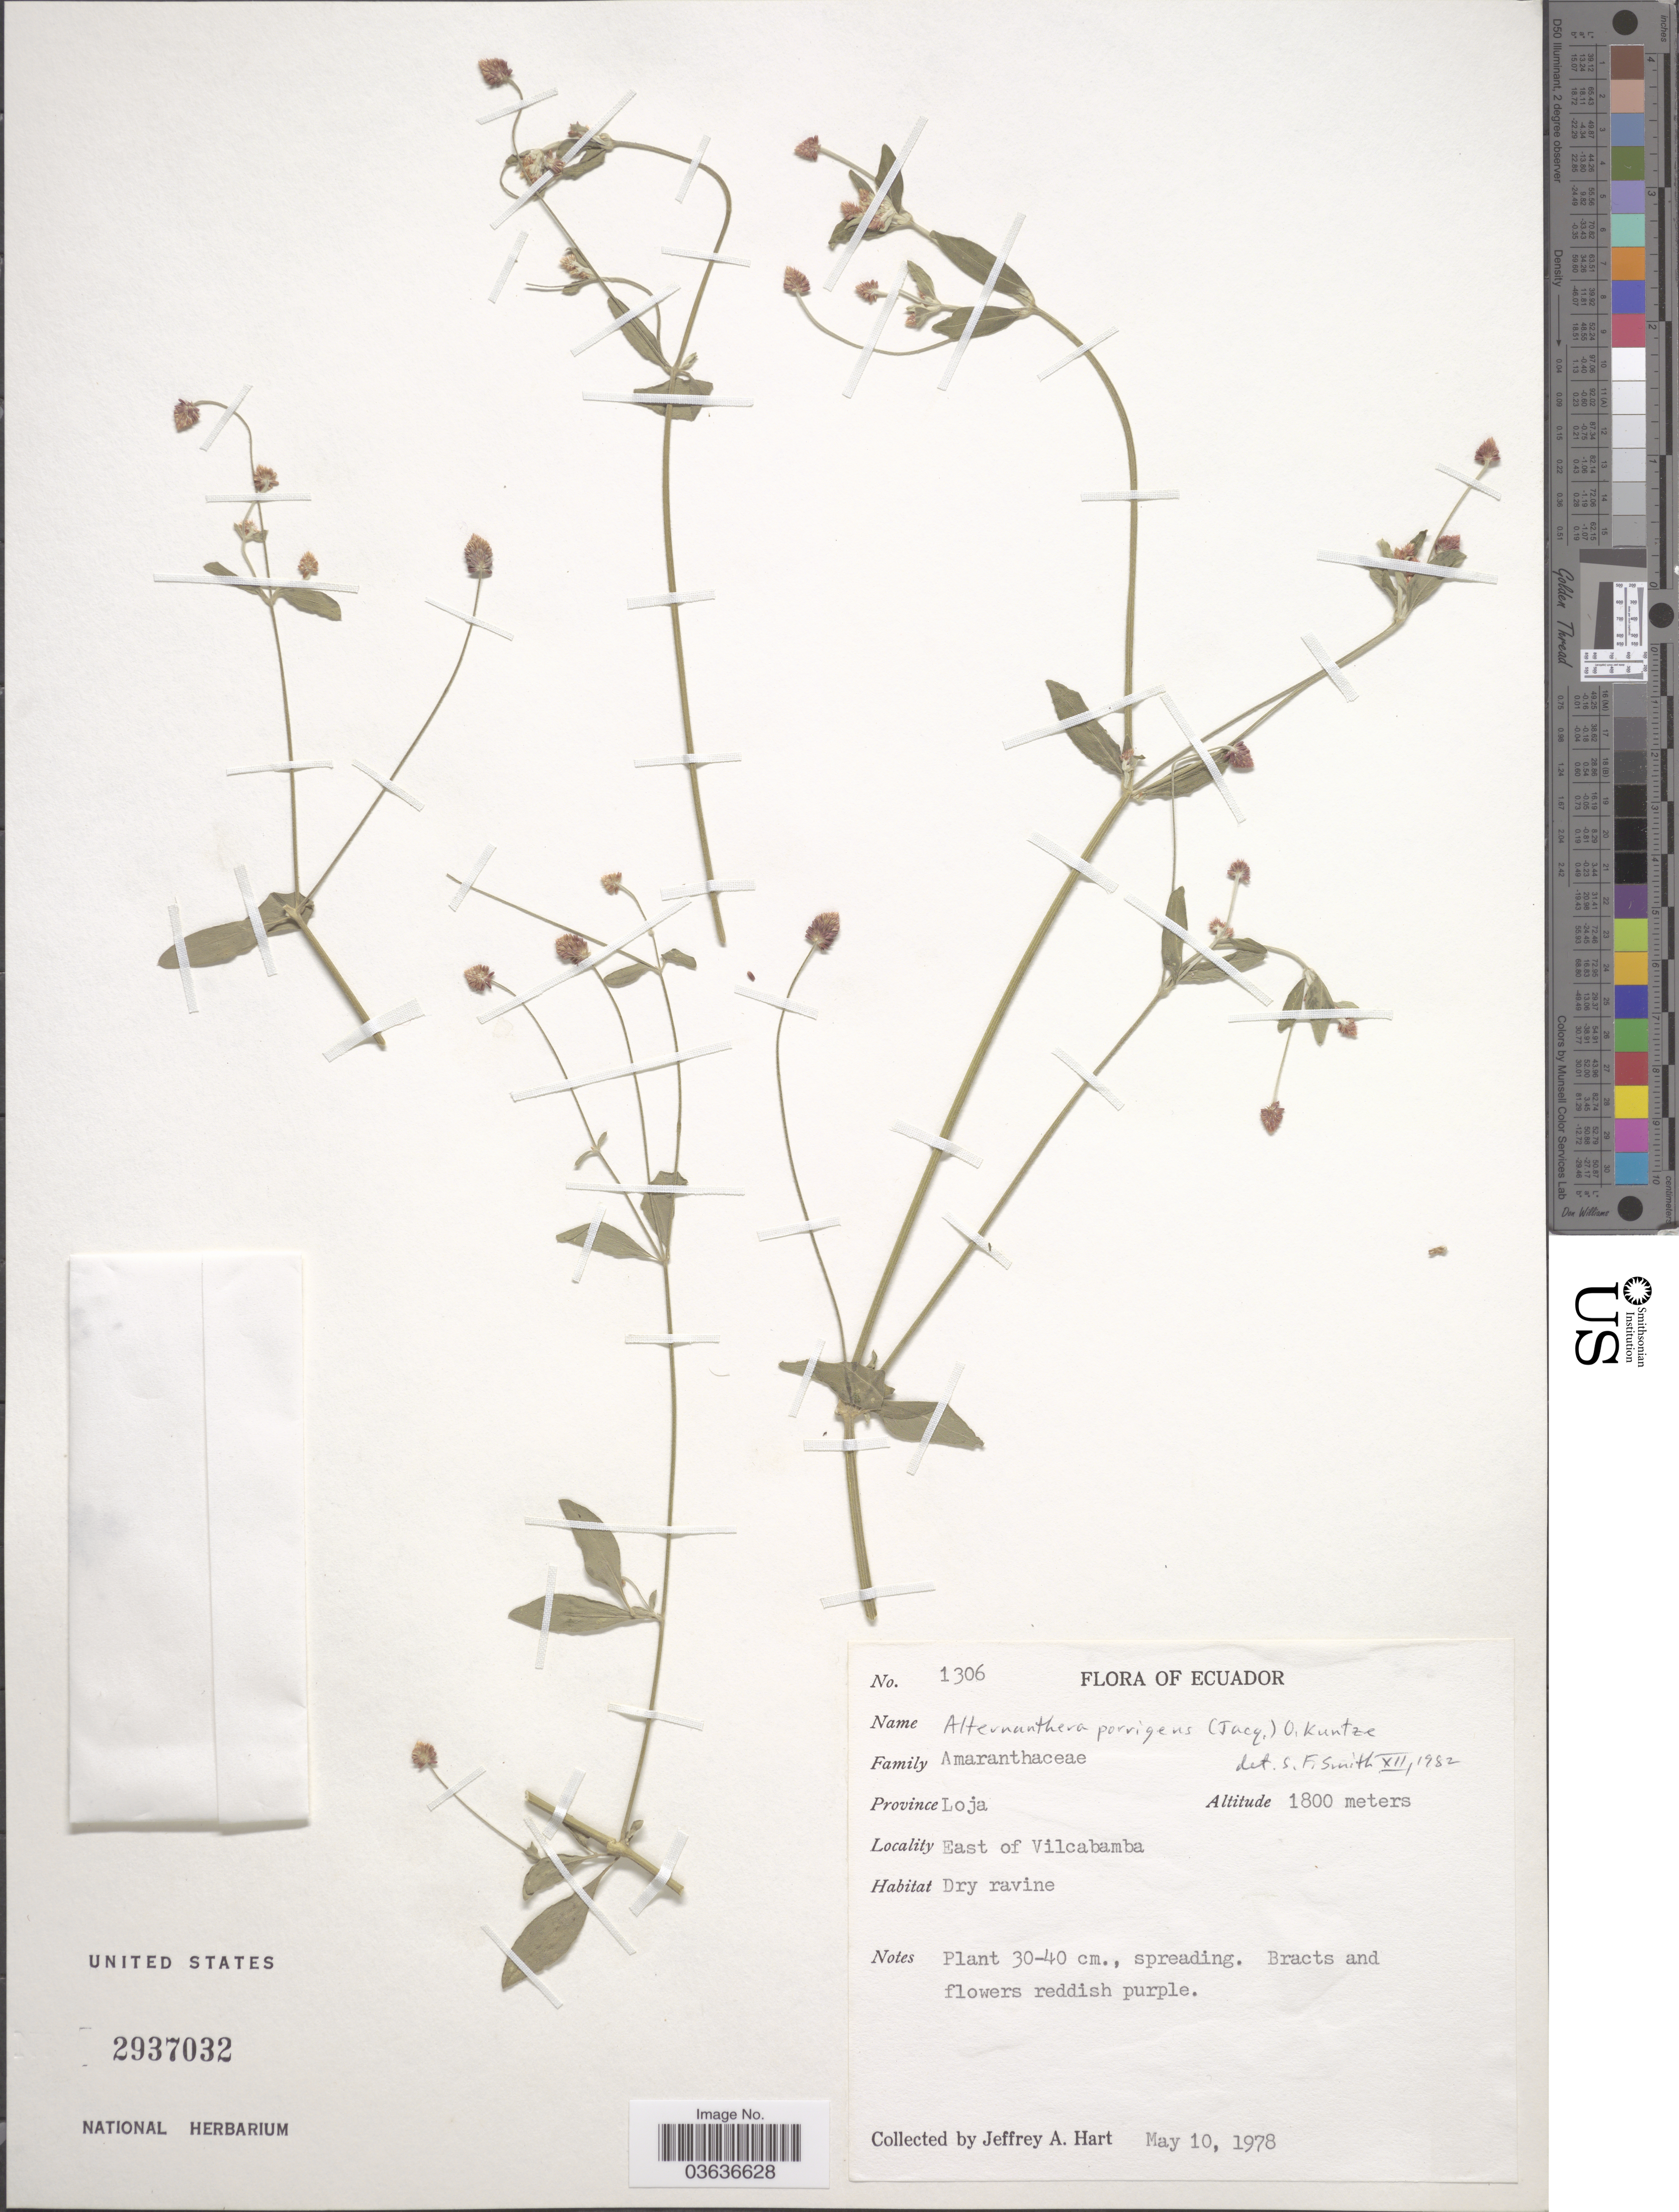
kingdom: Plantae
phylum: Tracheophyta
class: Magnoliopsida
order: Caryophyllales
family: Amaranthaceae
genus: Alternanthera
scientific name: Alternanthera porrigens var. porrigens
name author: (Jacq.) Kuntze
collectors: J. A. Hart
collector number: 1306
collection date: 1978-05-10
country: Ecuador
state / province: Loja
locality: East of Vilcabamba.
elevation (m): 1800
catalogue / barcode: US 2937032